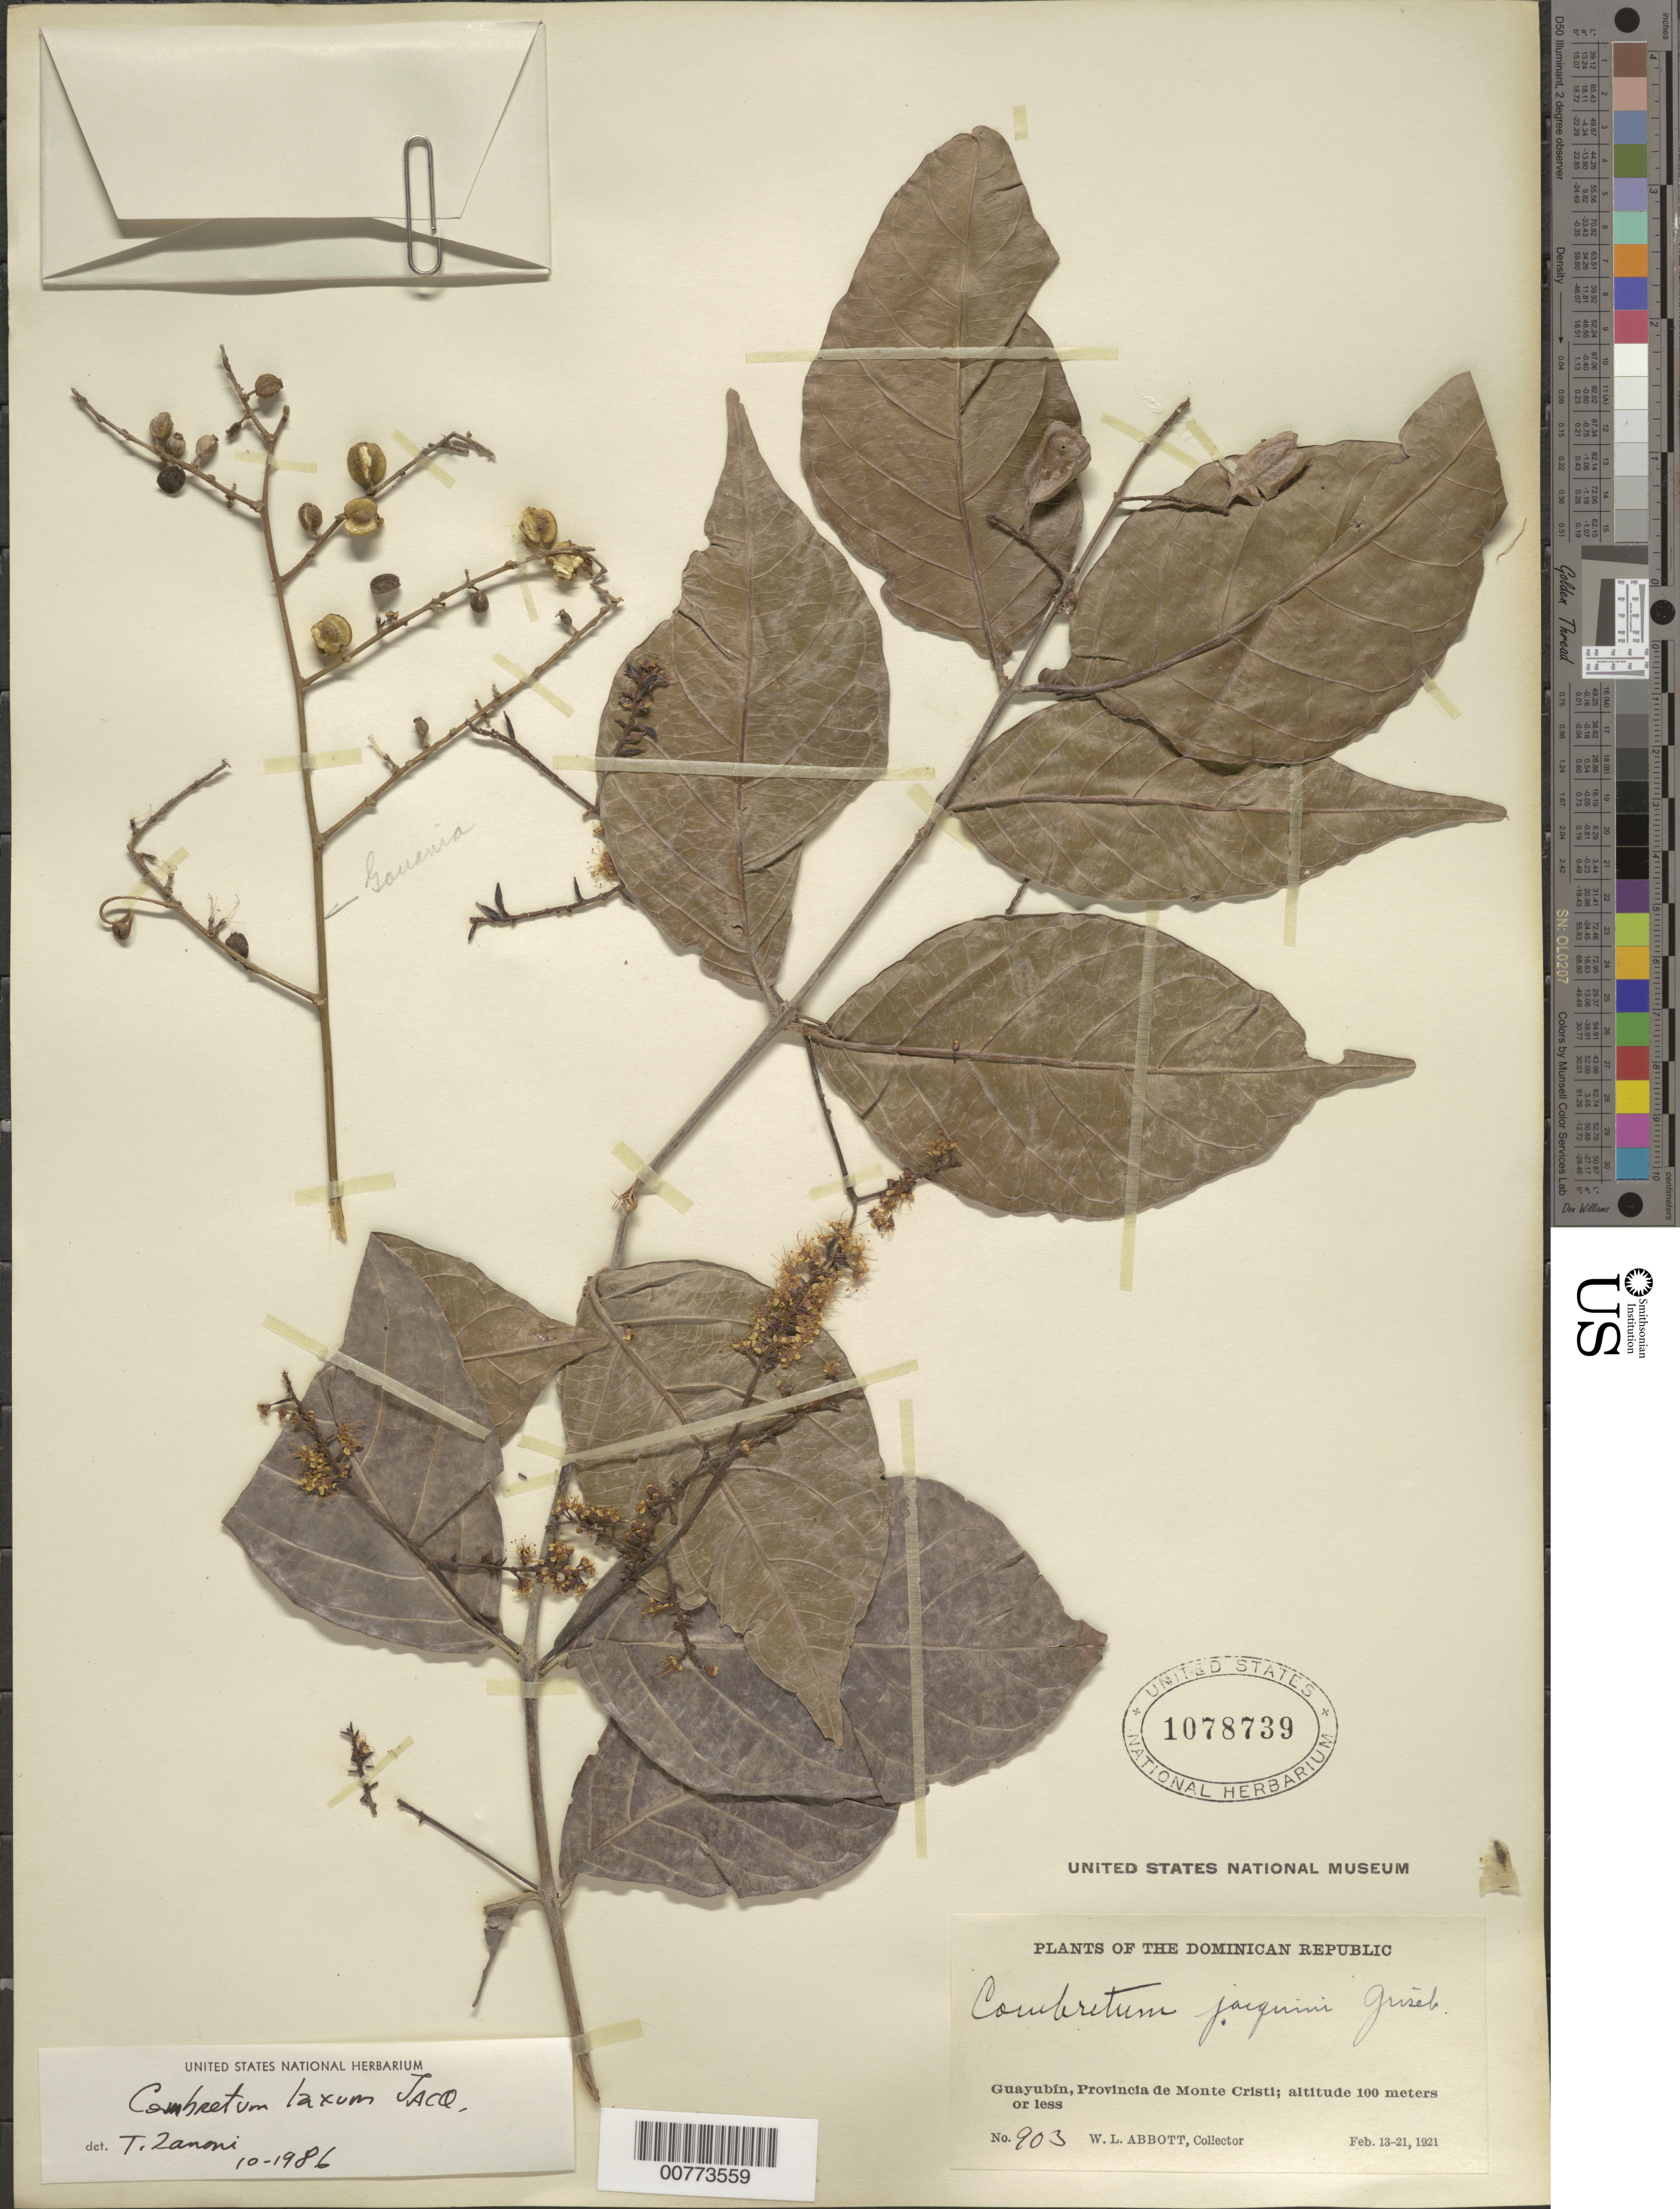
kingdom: Plantae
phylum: Tracheophyta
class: Magnoliopsida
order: Myrtales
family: Combretaceae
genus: Combretum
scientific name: Combretum laxum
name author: Jacq.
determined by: Zanoni, T. A., (NY), New York Botanical Garden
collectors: W. L. Abbott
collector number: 903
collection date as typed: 13 Feb 1910 to 21 Feb 1921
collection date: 1910-02-13/1921-02-21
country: Dominican Republic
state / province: Monte Cristi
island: Hispaniola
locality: Guayubín.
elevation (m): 100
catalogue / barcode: US 1078739